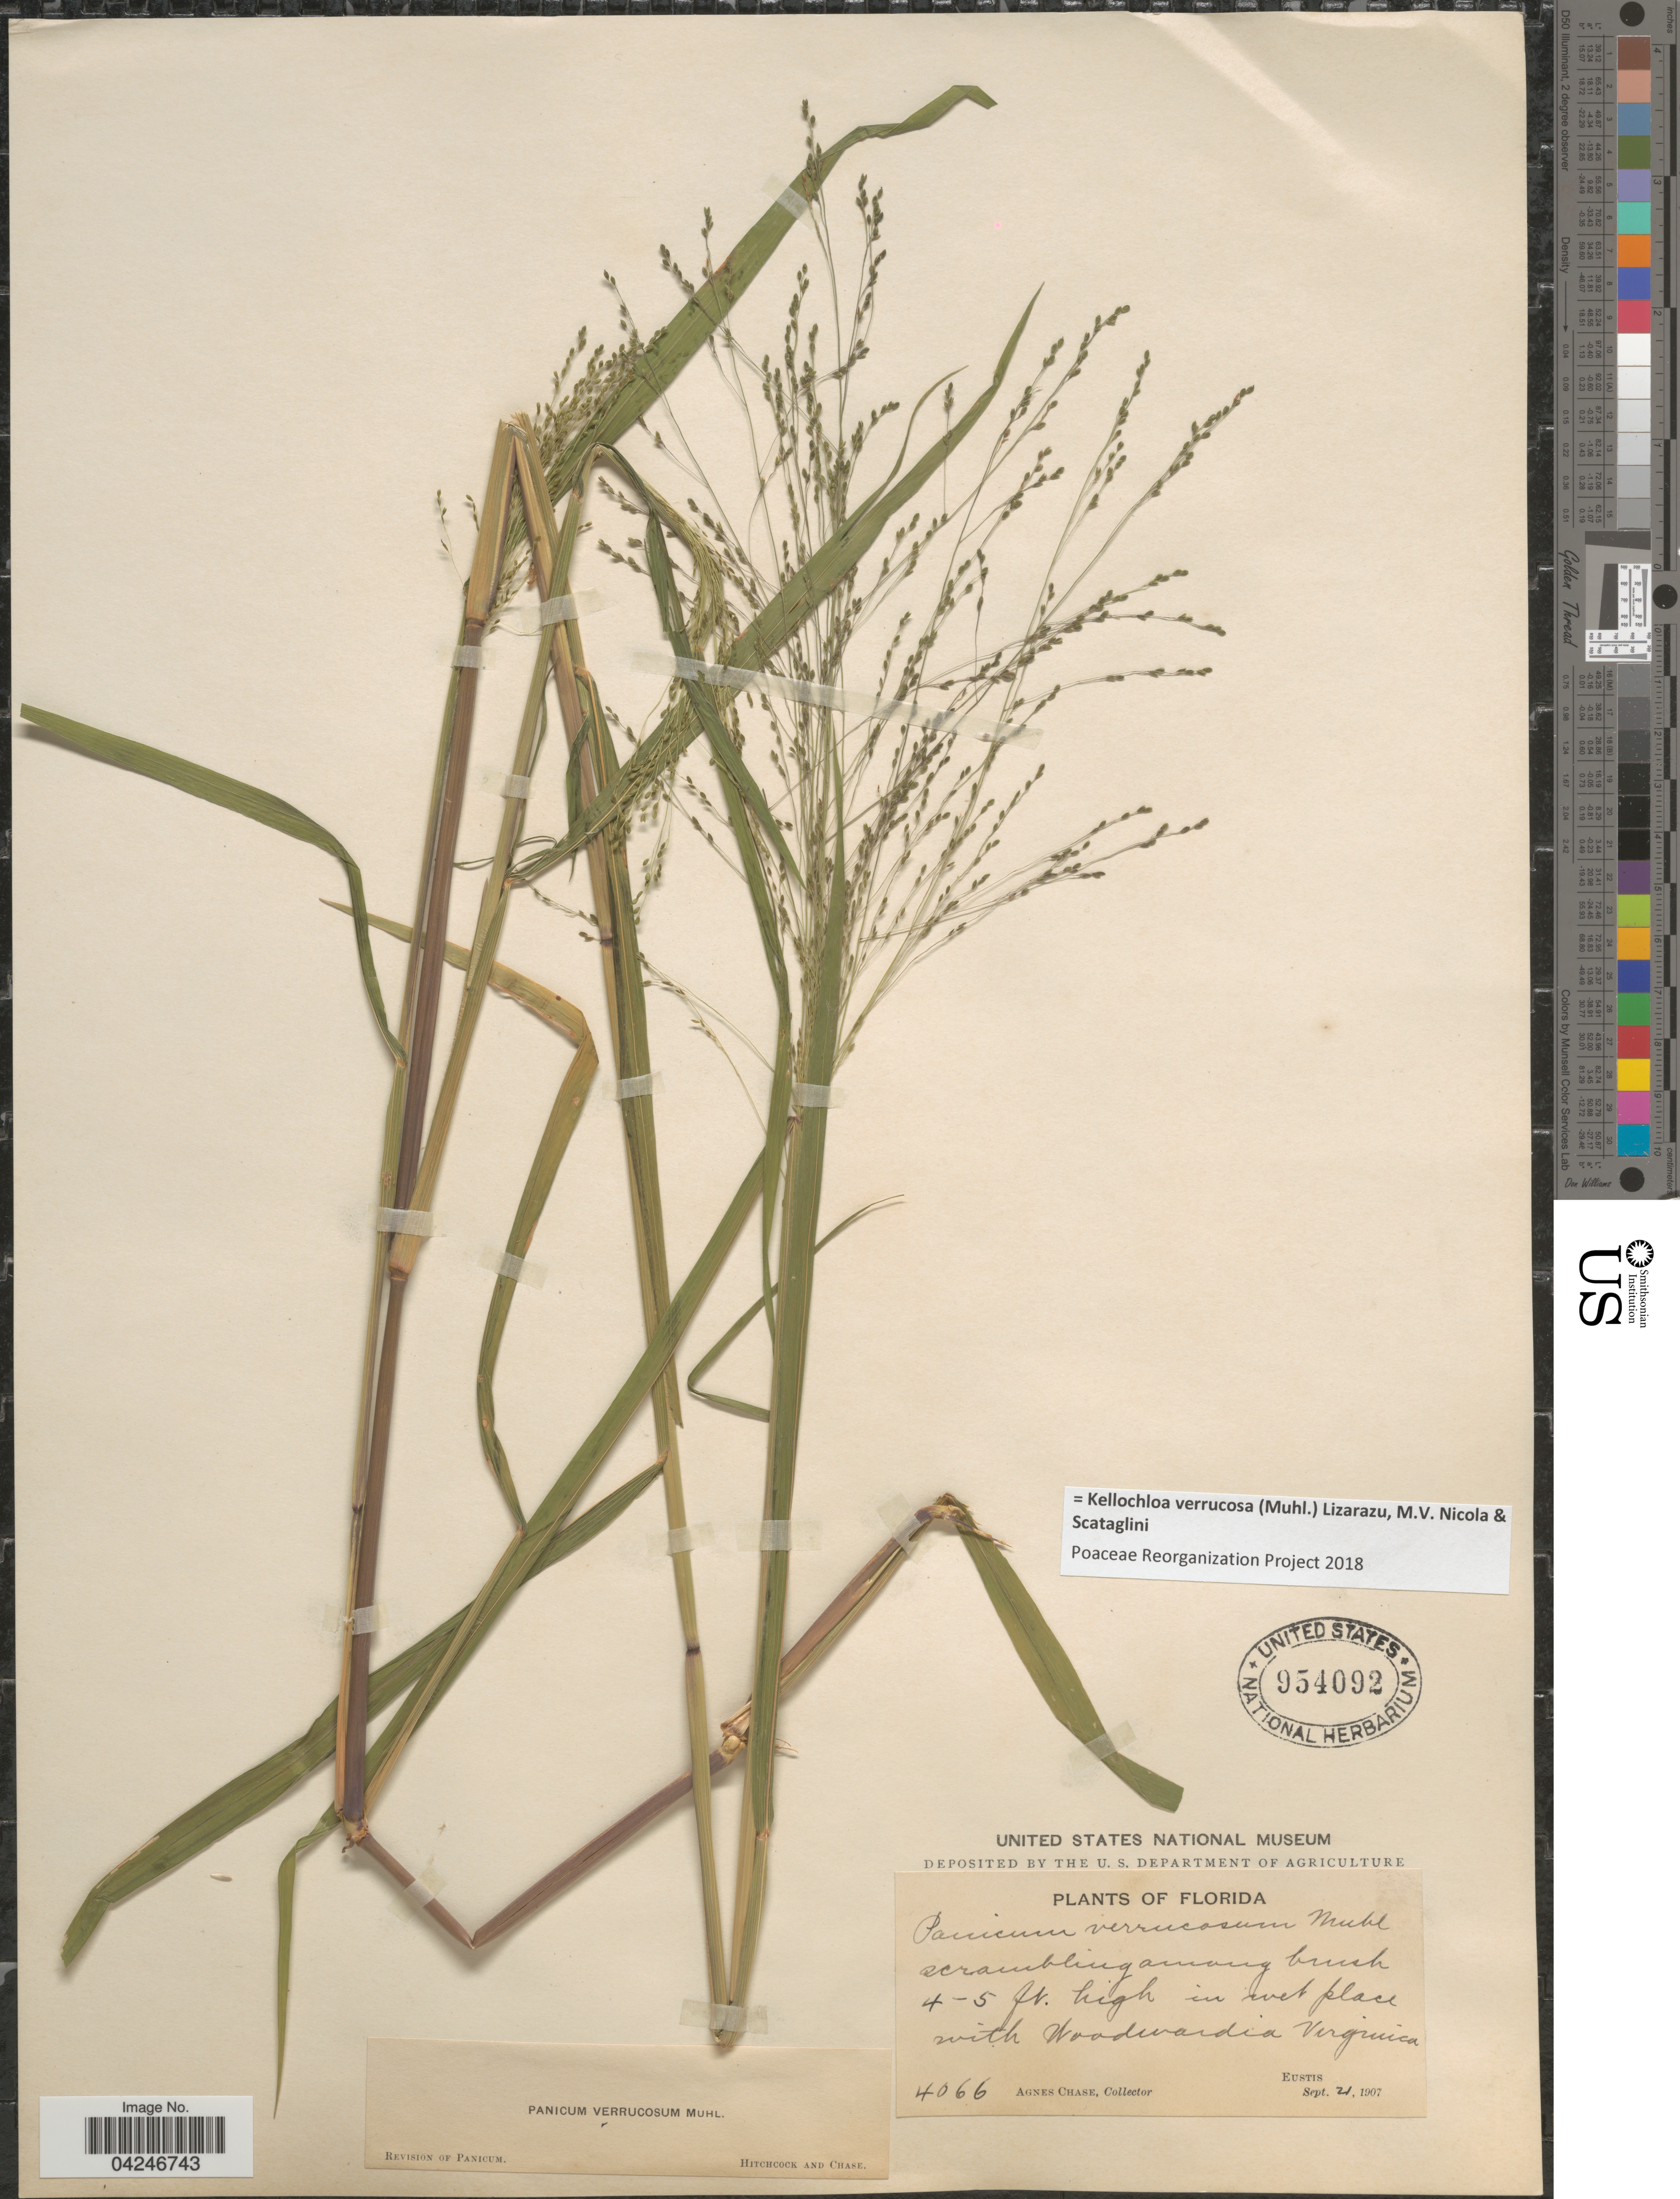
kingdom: Plantae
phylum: Tracheophyta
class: Liliopsida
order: Poales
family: Poaceae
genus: Kellochloa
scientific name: Kellochloa verrucosa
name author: (Muhl.) Lizarazu et al.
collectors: A. Chase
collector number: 4066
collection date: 1907-09-21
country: United States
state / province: Florida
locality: Eustis.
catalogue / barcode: US 954092